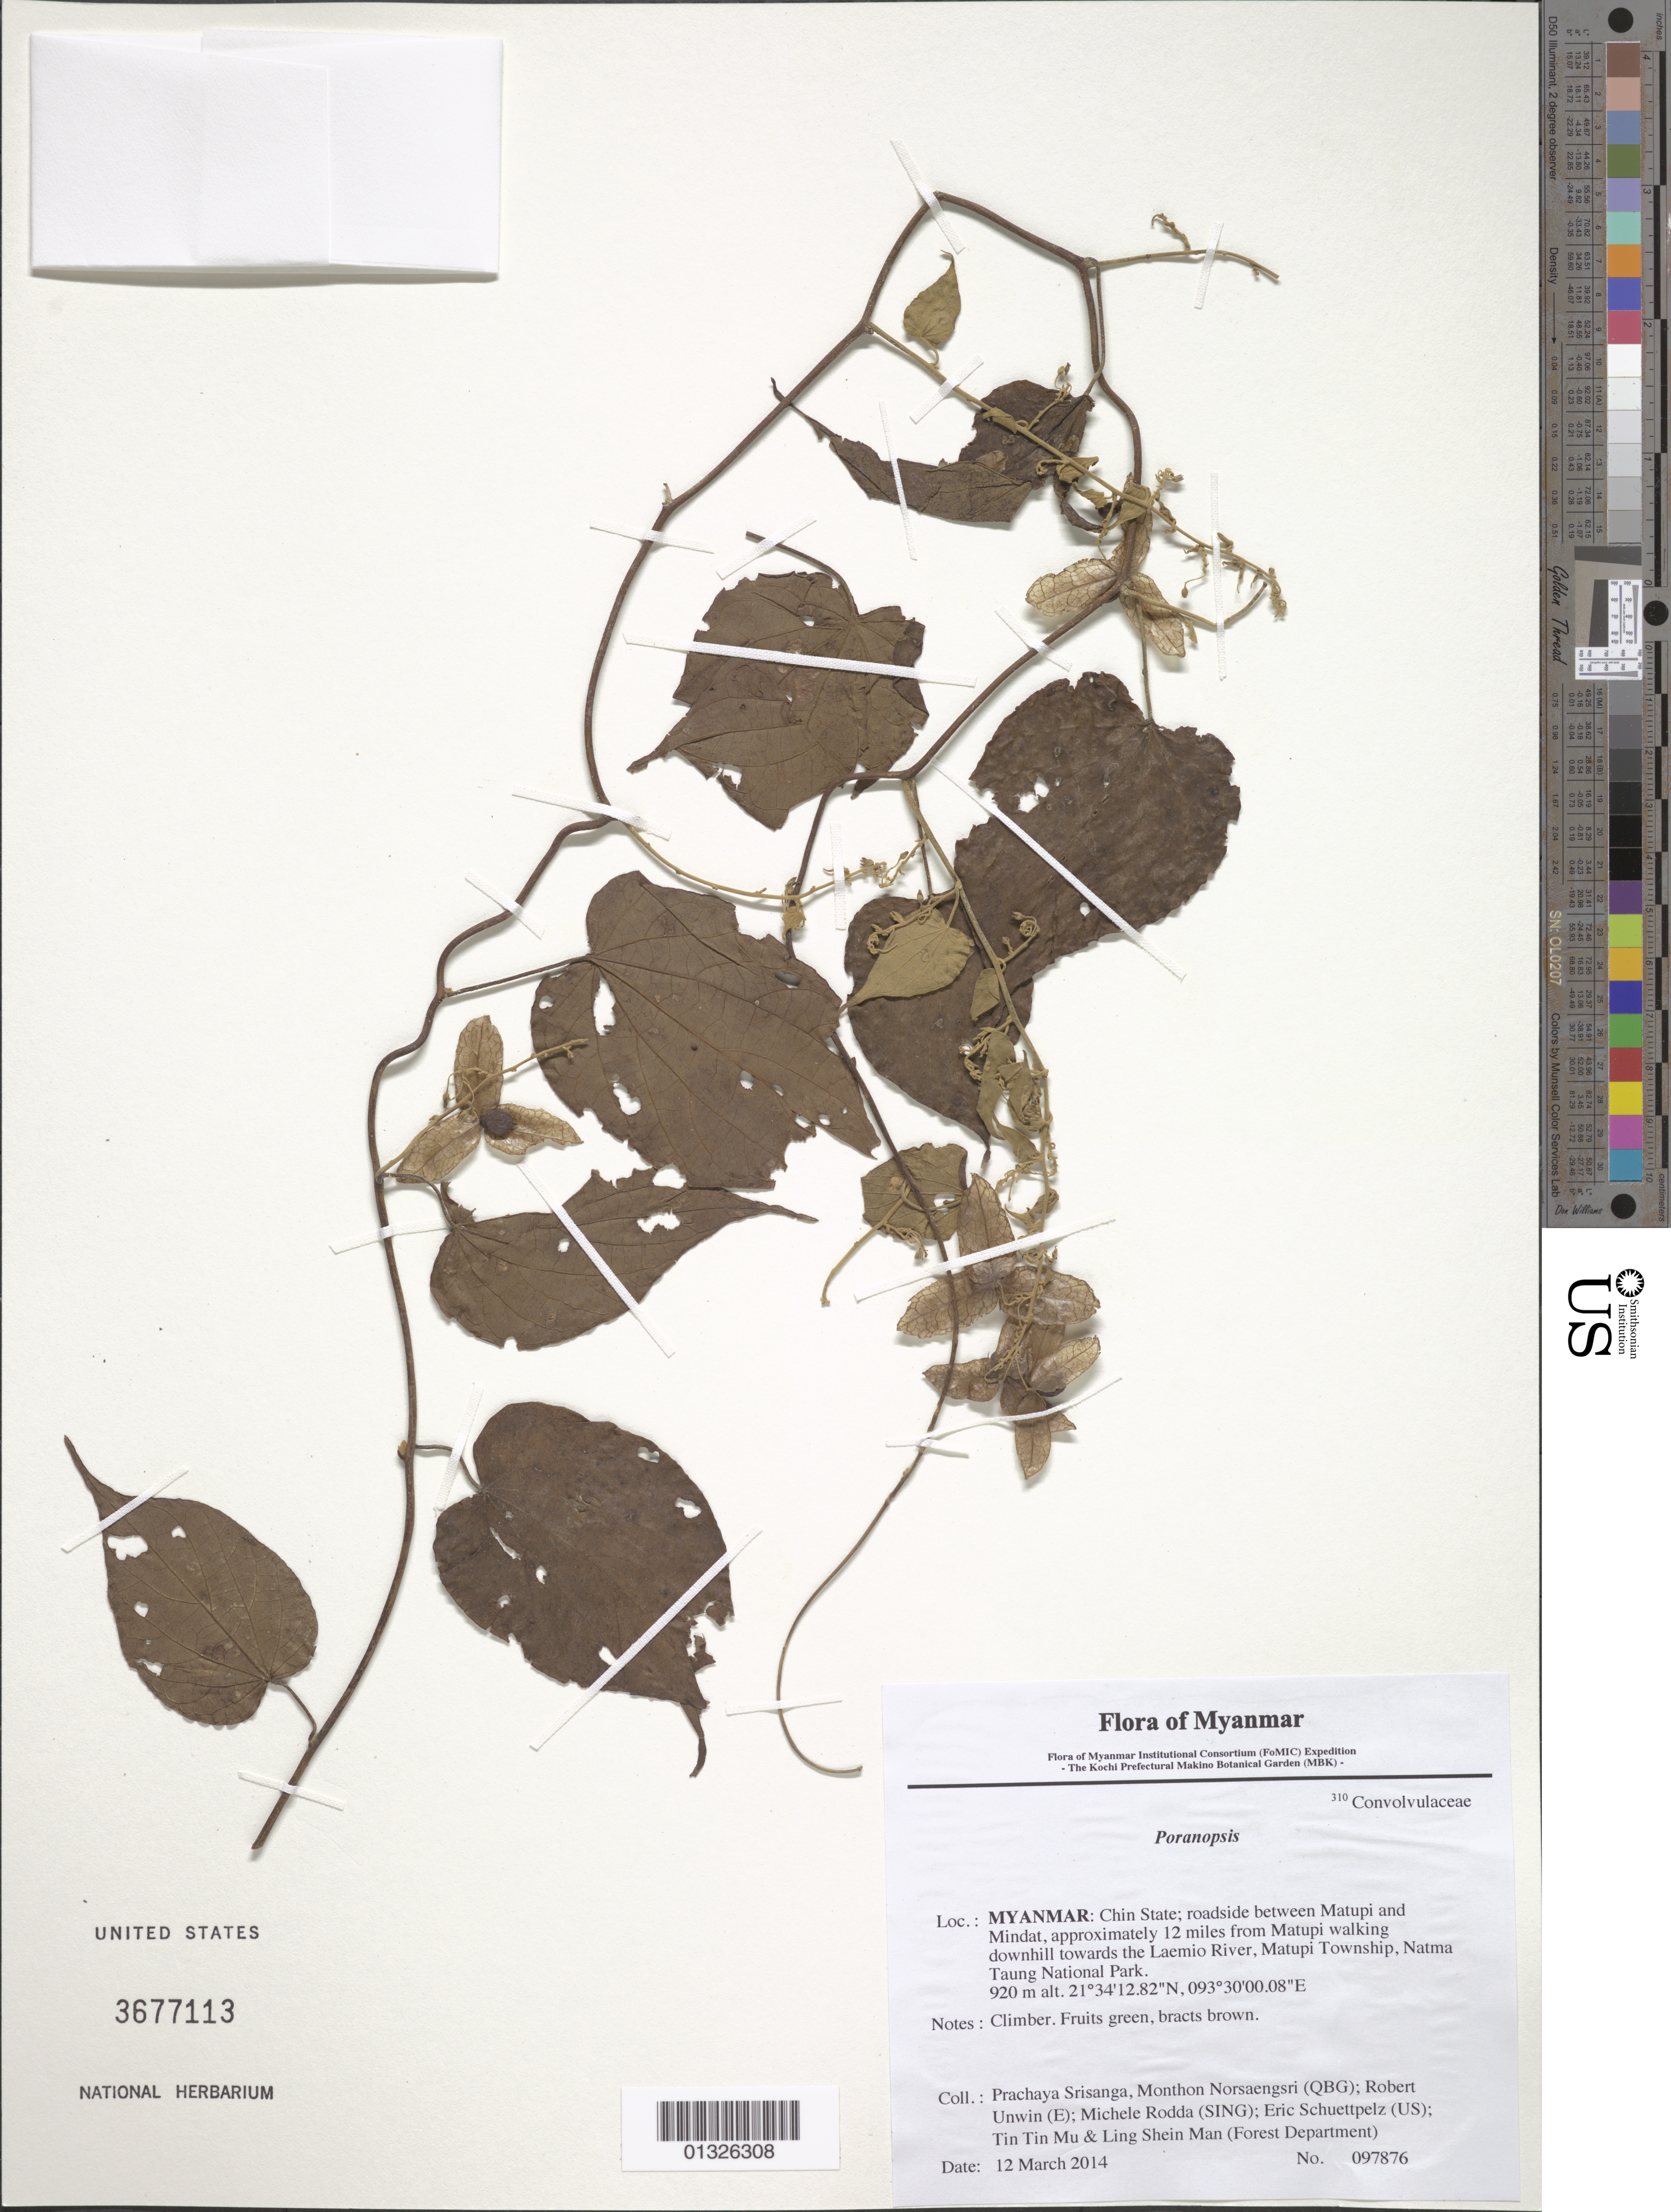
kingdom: Plantae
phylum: Tracheophyta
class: Magnoliopsida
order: Solanales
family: Convolvulaceae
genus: Poranopsis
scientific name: Poranopsis sp.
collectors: P. Srisanga, M. Norsaengsri, R. Unwin, M. Rodda, E. Schuettpelz, Tin Tin Mu & Ling Shein Man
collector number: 97876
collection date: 2014-03-12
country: Myanmar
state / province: Chin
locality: Roadside between Matupi and Mindat, approximately 12 miles from Matupi walking downhill towards the Laemio River, Matupi Township, Natma Taung National Park.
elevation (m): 920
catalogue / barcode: US 3677113